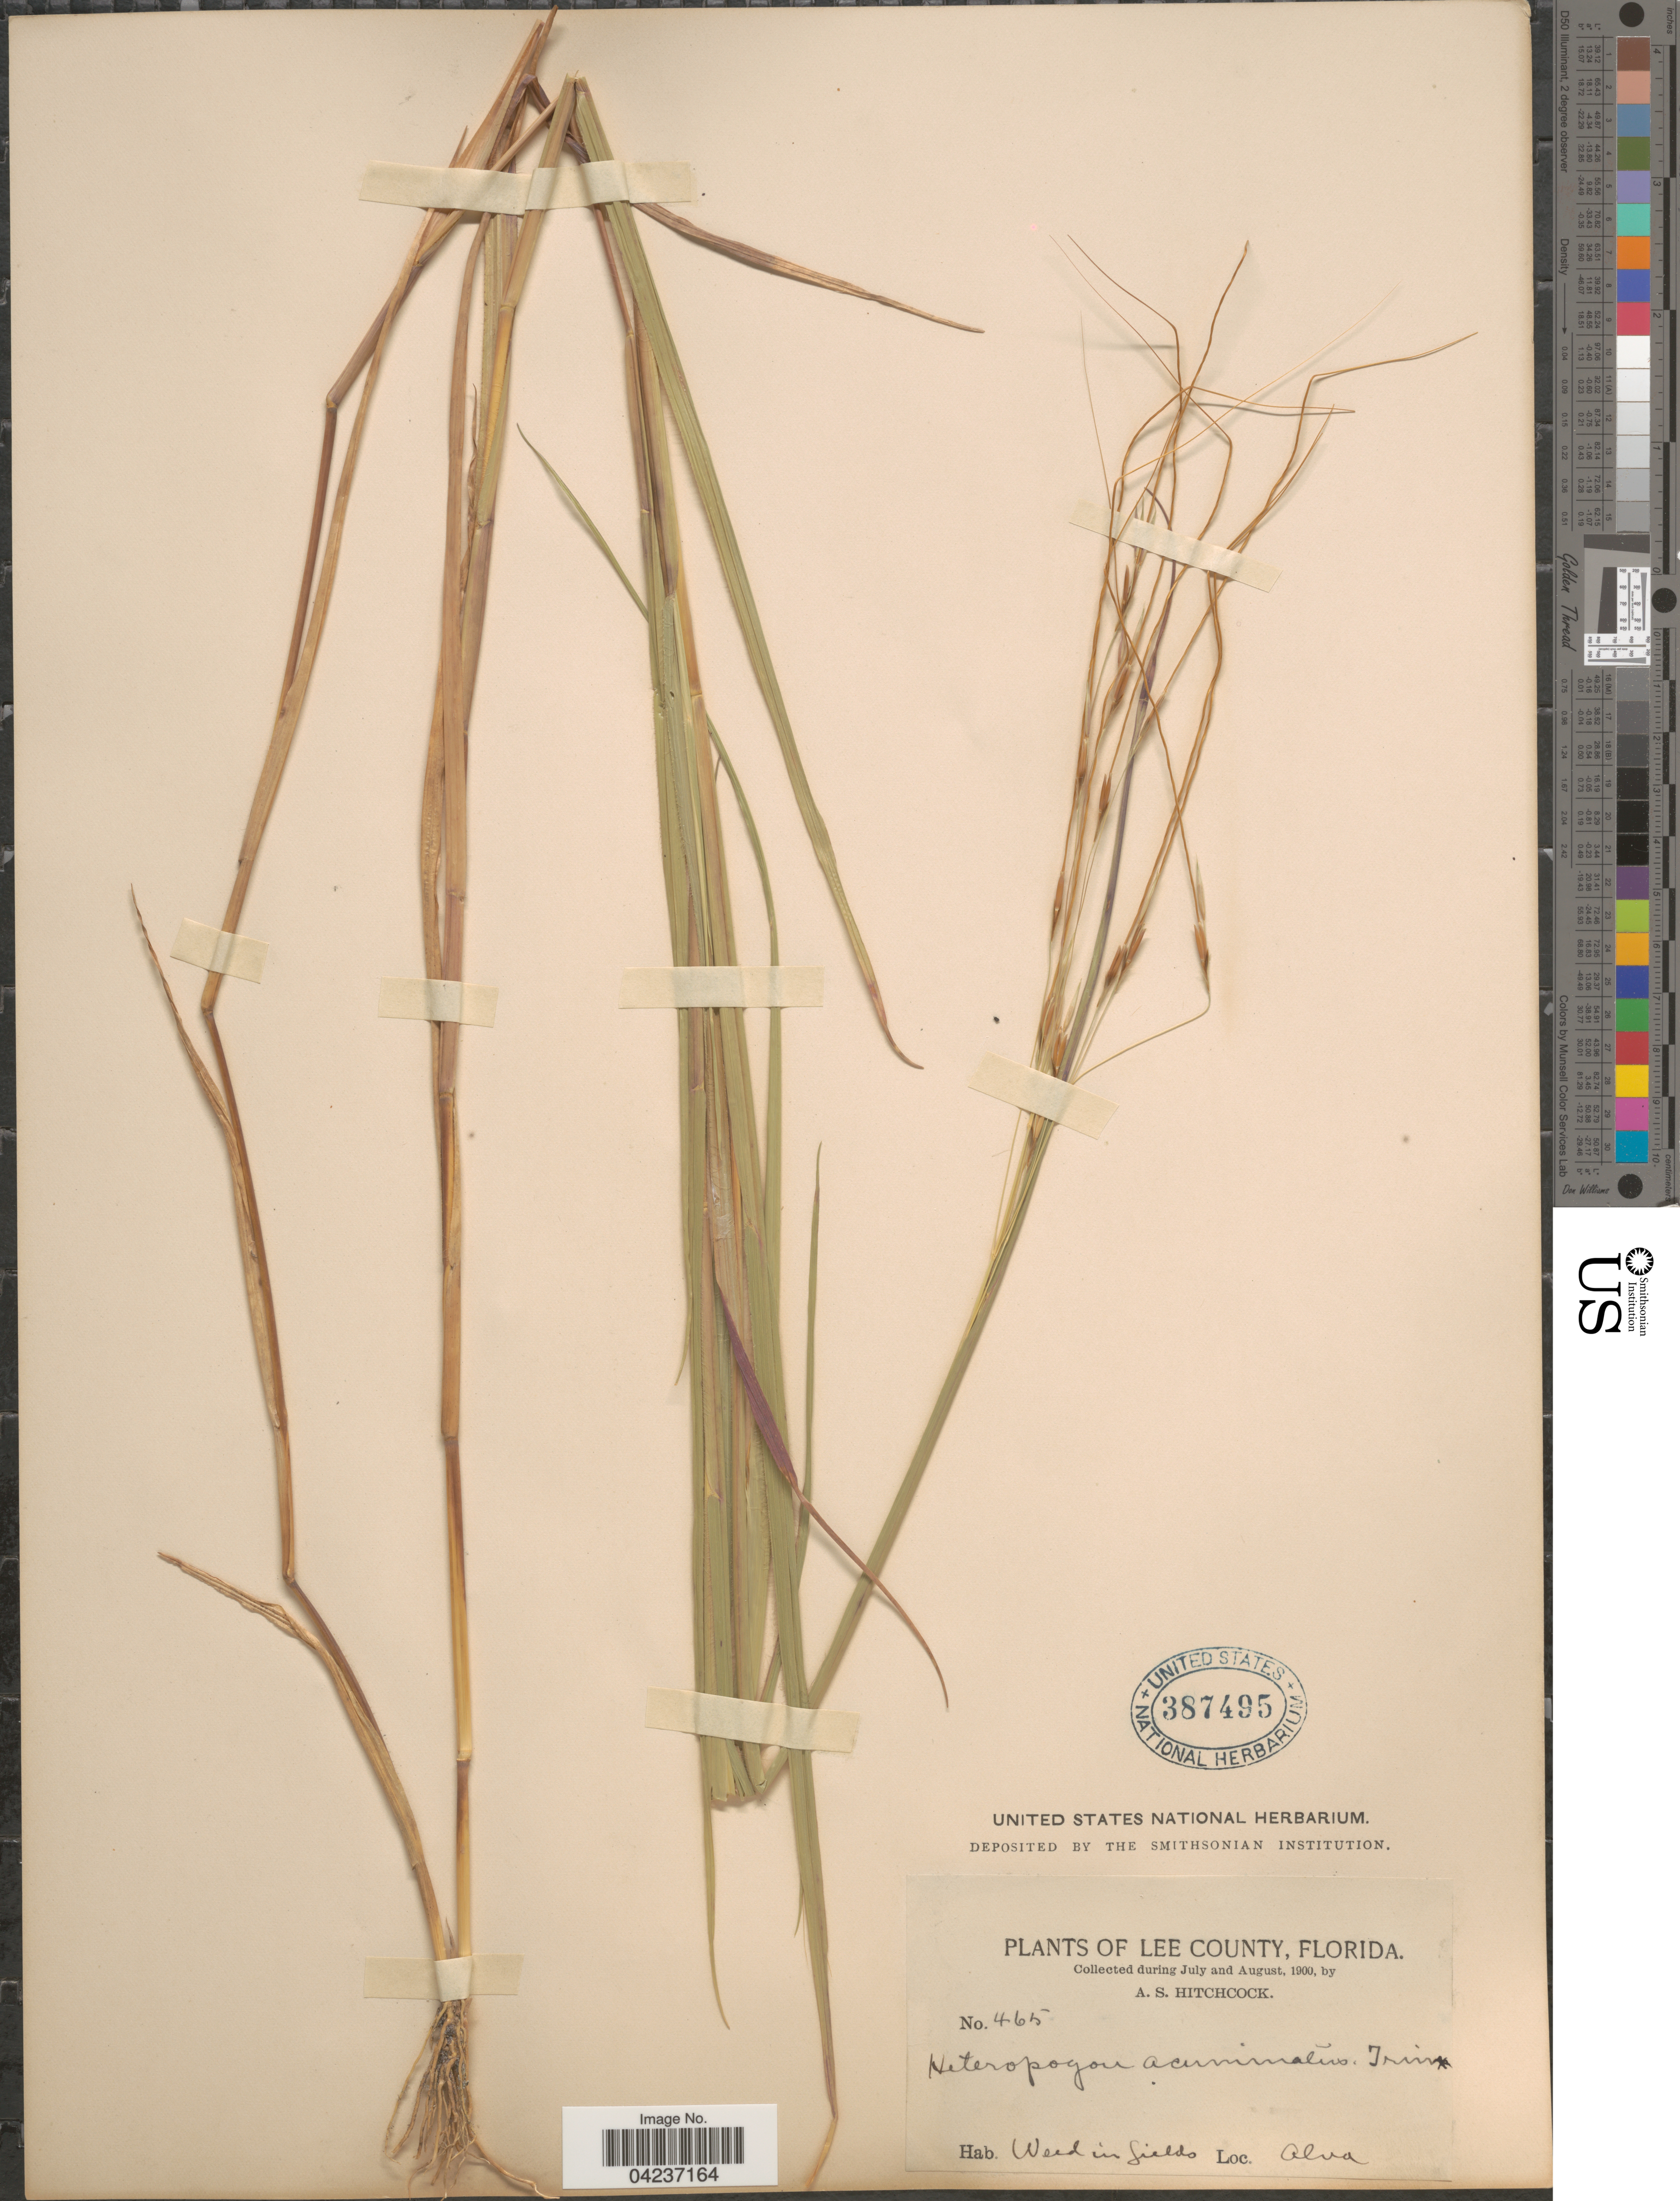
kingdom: Plantae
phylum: Tracheophyta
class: Liliopsida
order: Poales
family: Poaceae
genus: Chrysopogon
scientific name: Chrysopogon pauciflorus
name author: (Chapm.) Benth. ex Vasey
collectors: A. S. Hitchcock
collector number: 465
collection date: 1900-07/1900-08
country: United States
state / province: Florida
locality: Lee County. Weed in fields. Alva.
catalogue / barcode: US 387495